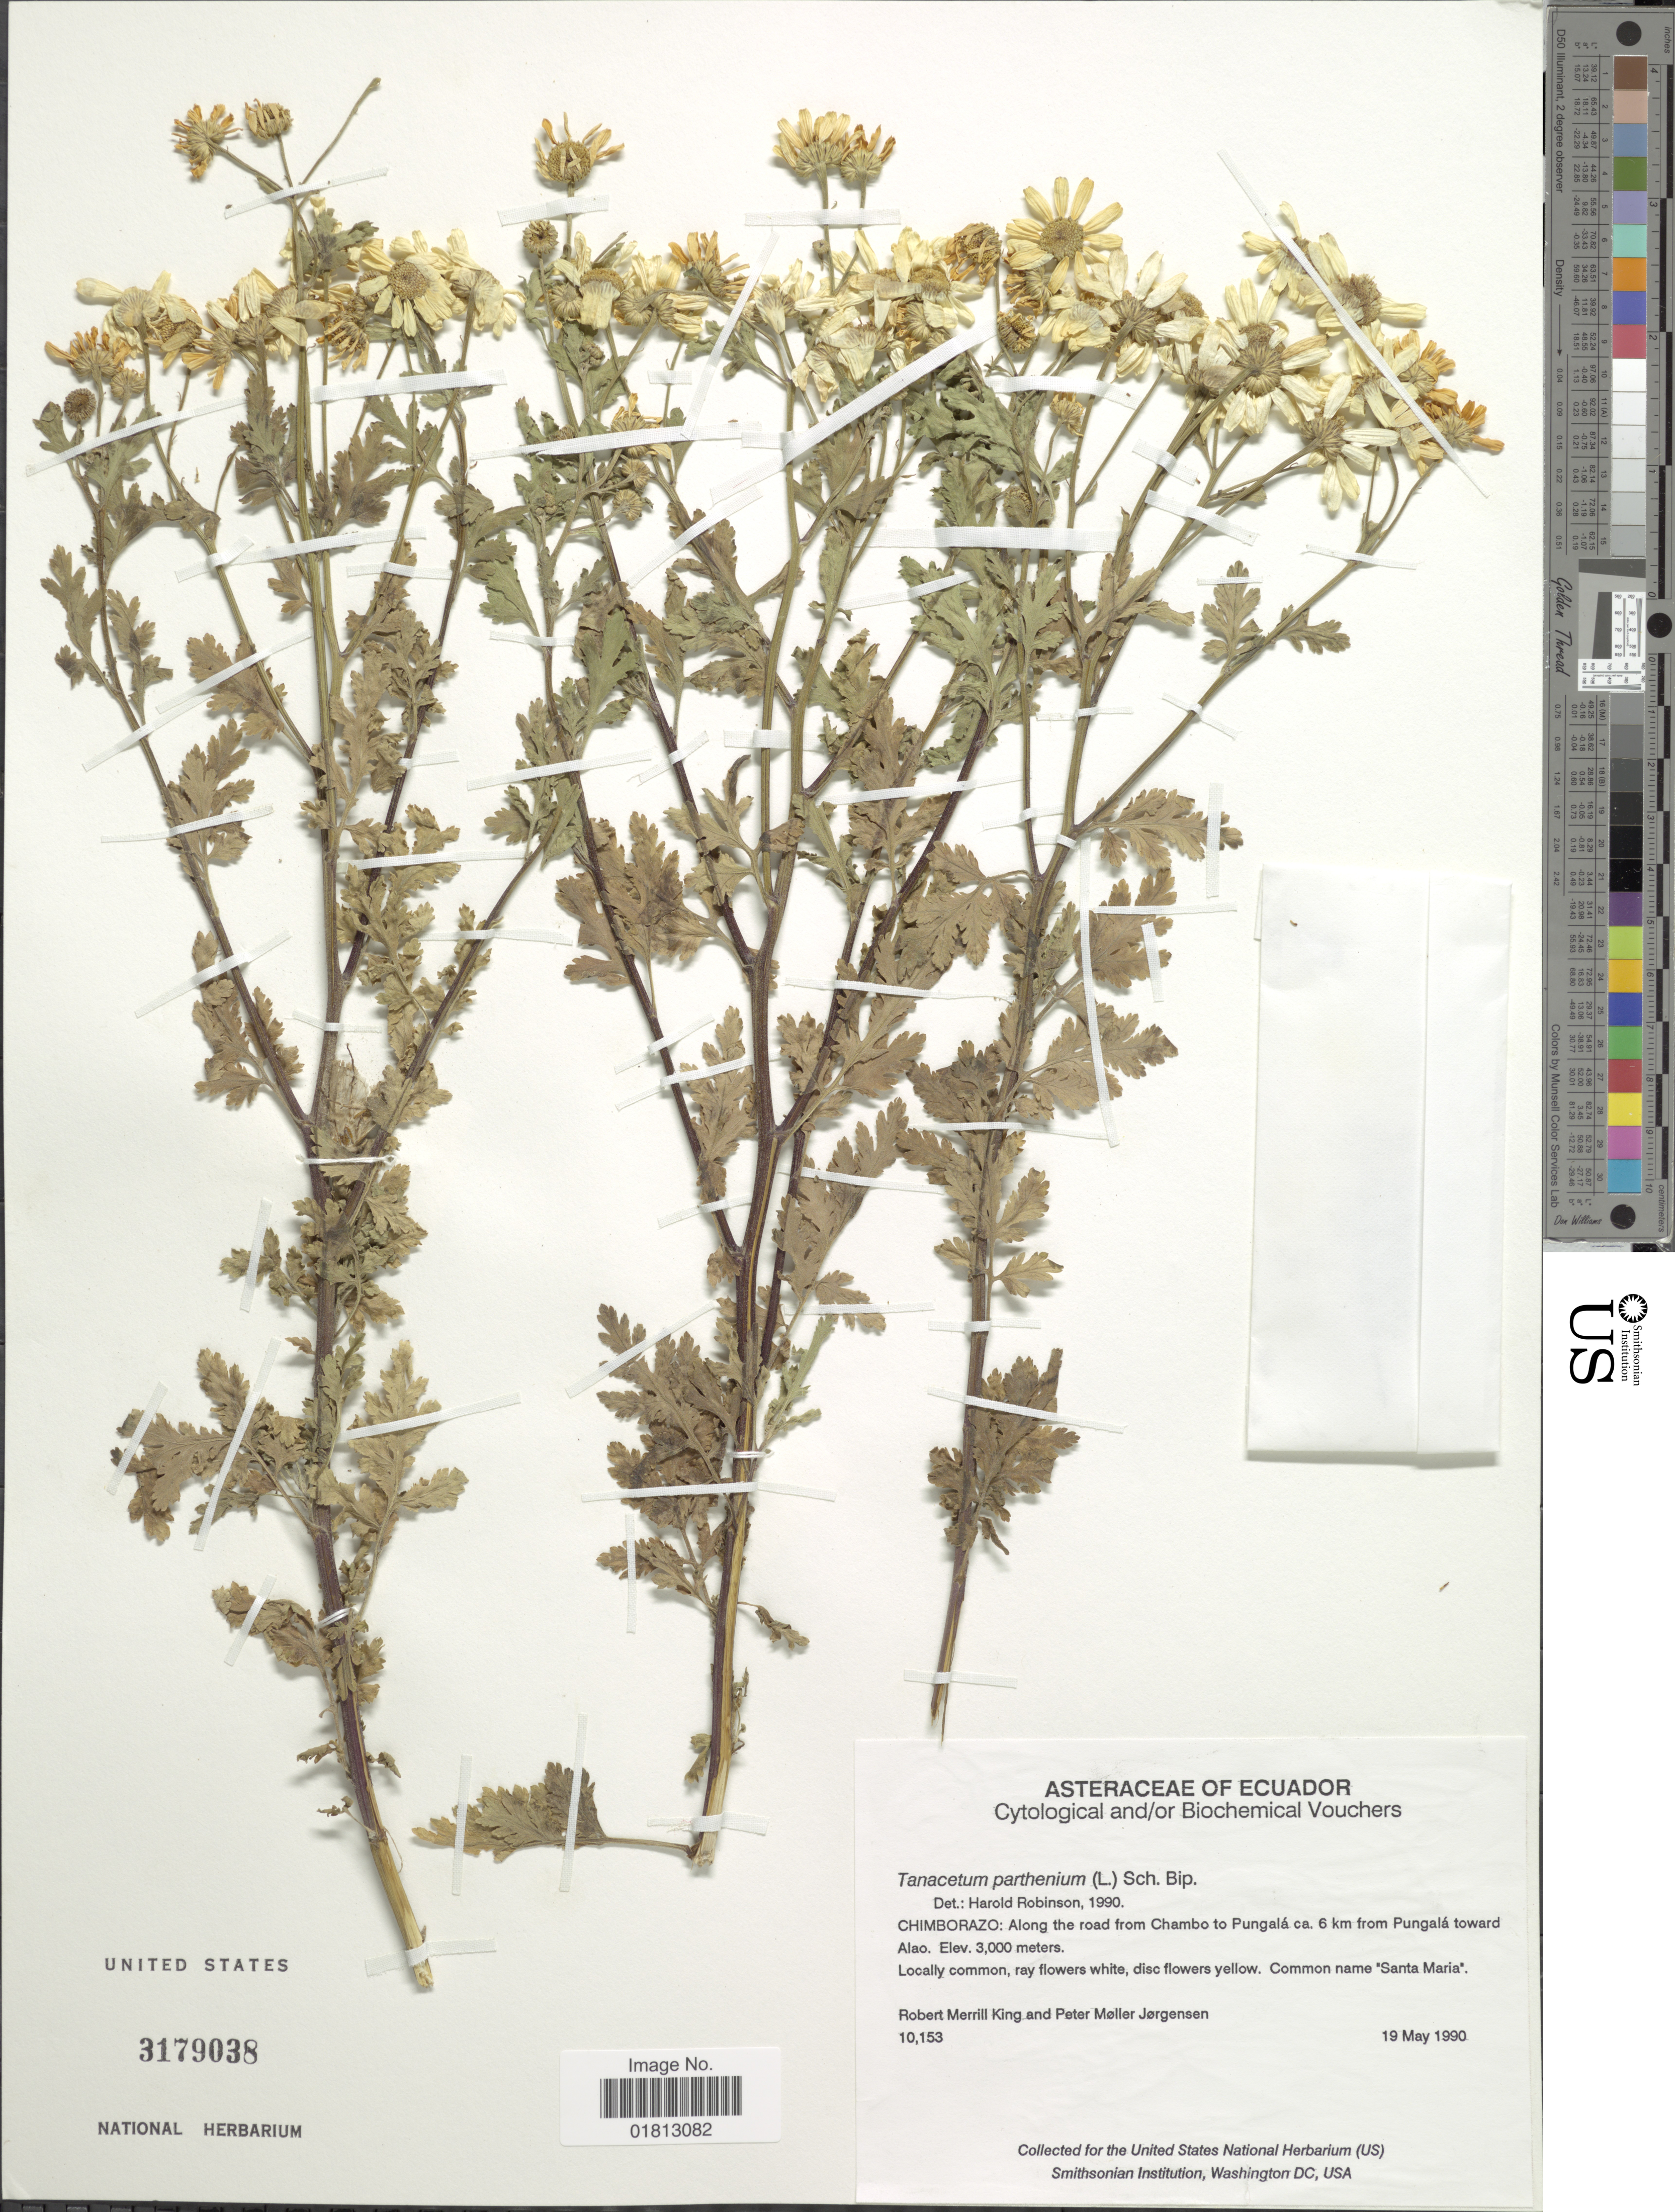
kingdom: Plantae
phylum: Tracheophyta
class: Magnoliopsida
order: Asterales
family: Asteraceae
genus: Tanacetum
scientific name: Tanacetum parthenium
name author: (L.) Sch. Bip.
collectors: R. M. King & P. M. Jørgensen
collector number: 10153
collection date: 1990-05-19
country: Ecuador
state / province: Chimborazo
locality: Chimborazo: Along the road from Chambo to Pungala, 6 km from Pungala toward Alao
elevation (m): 3000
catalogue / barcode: US 3179038